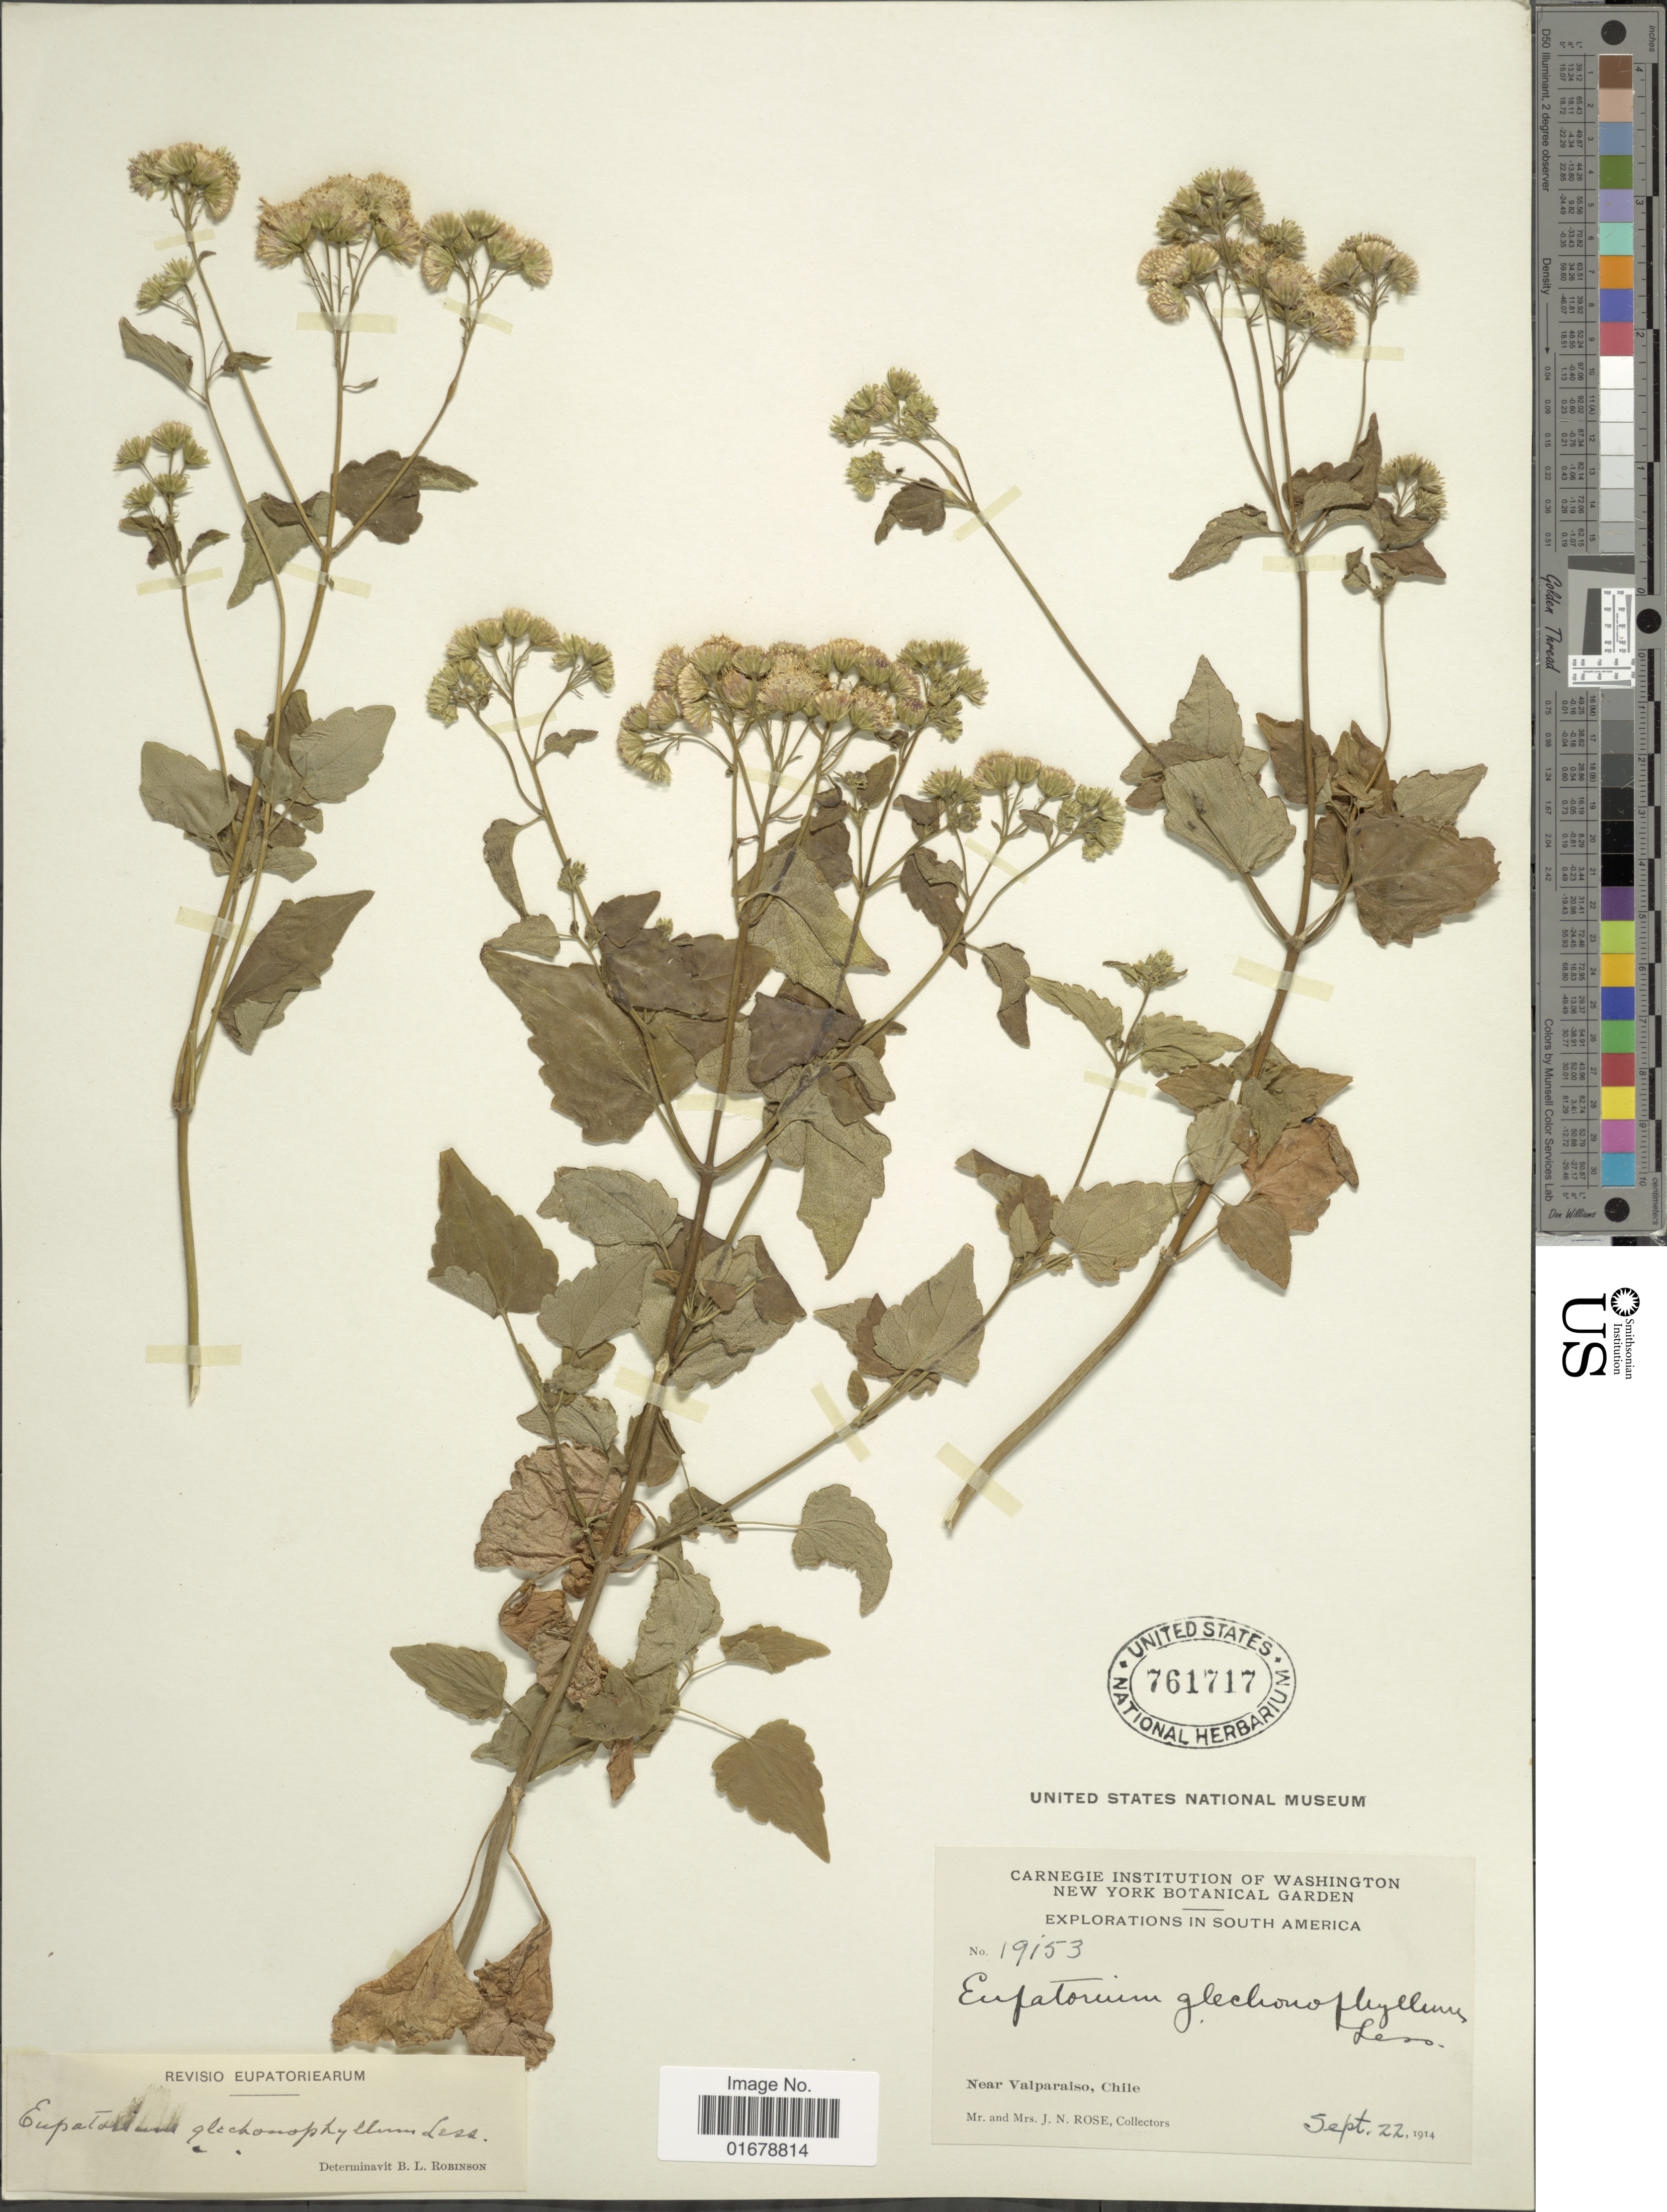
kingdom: Plantae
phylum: Tracheophyta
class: Magnoliopsida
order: Asterales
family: Asteraceae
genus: Ageratina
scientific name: Ageratina glechonophylla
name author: (Less.) R.M. King & H. Rob.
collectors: J. N. Rose & L. B. Rose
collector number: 19153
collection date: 1914-09-22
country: Chile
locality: Near Valparaiso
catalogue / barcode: US 761717